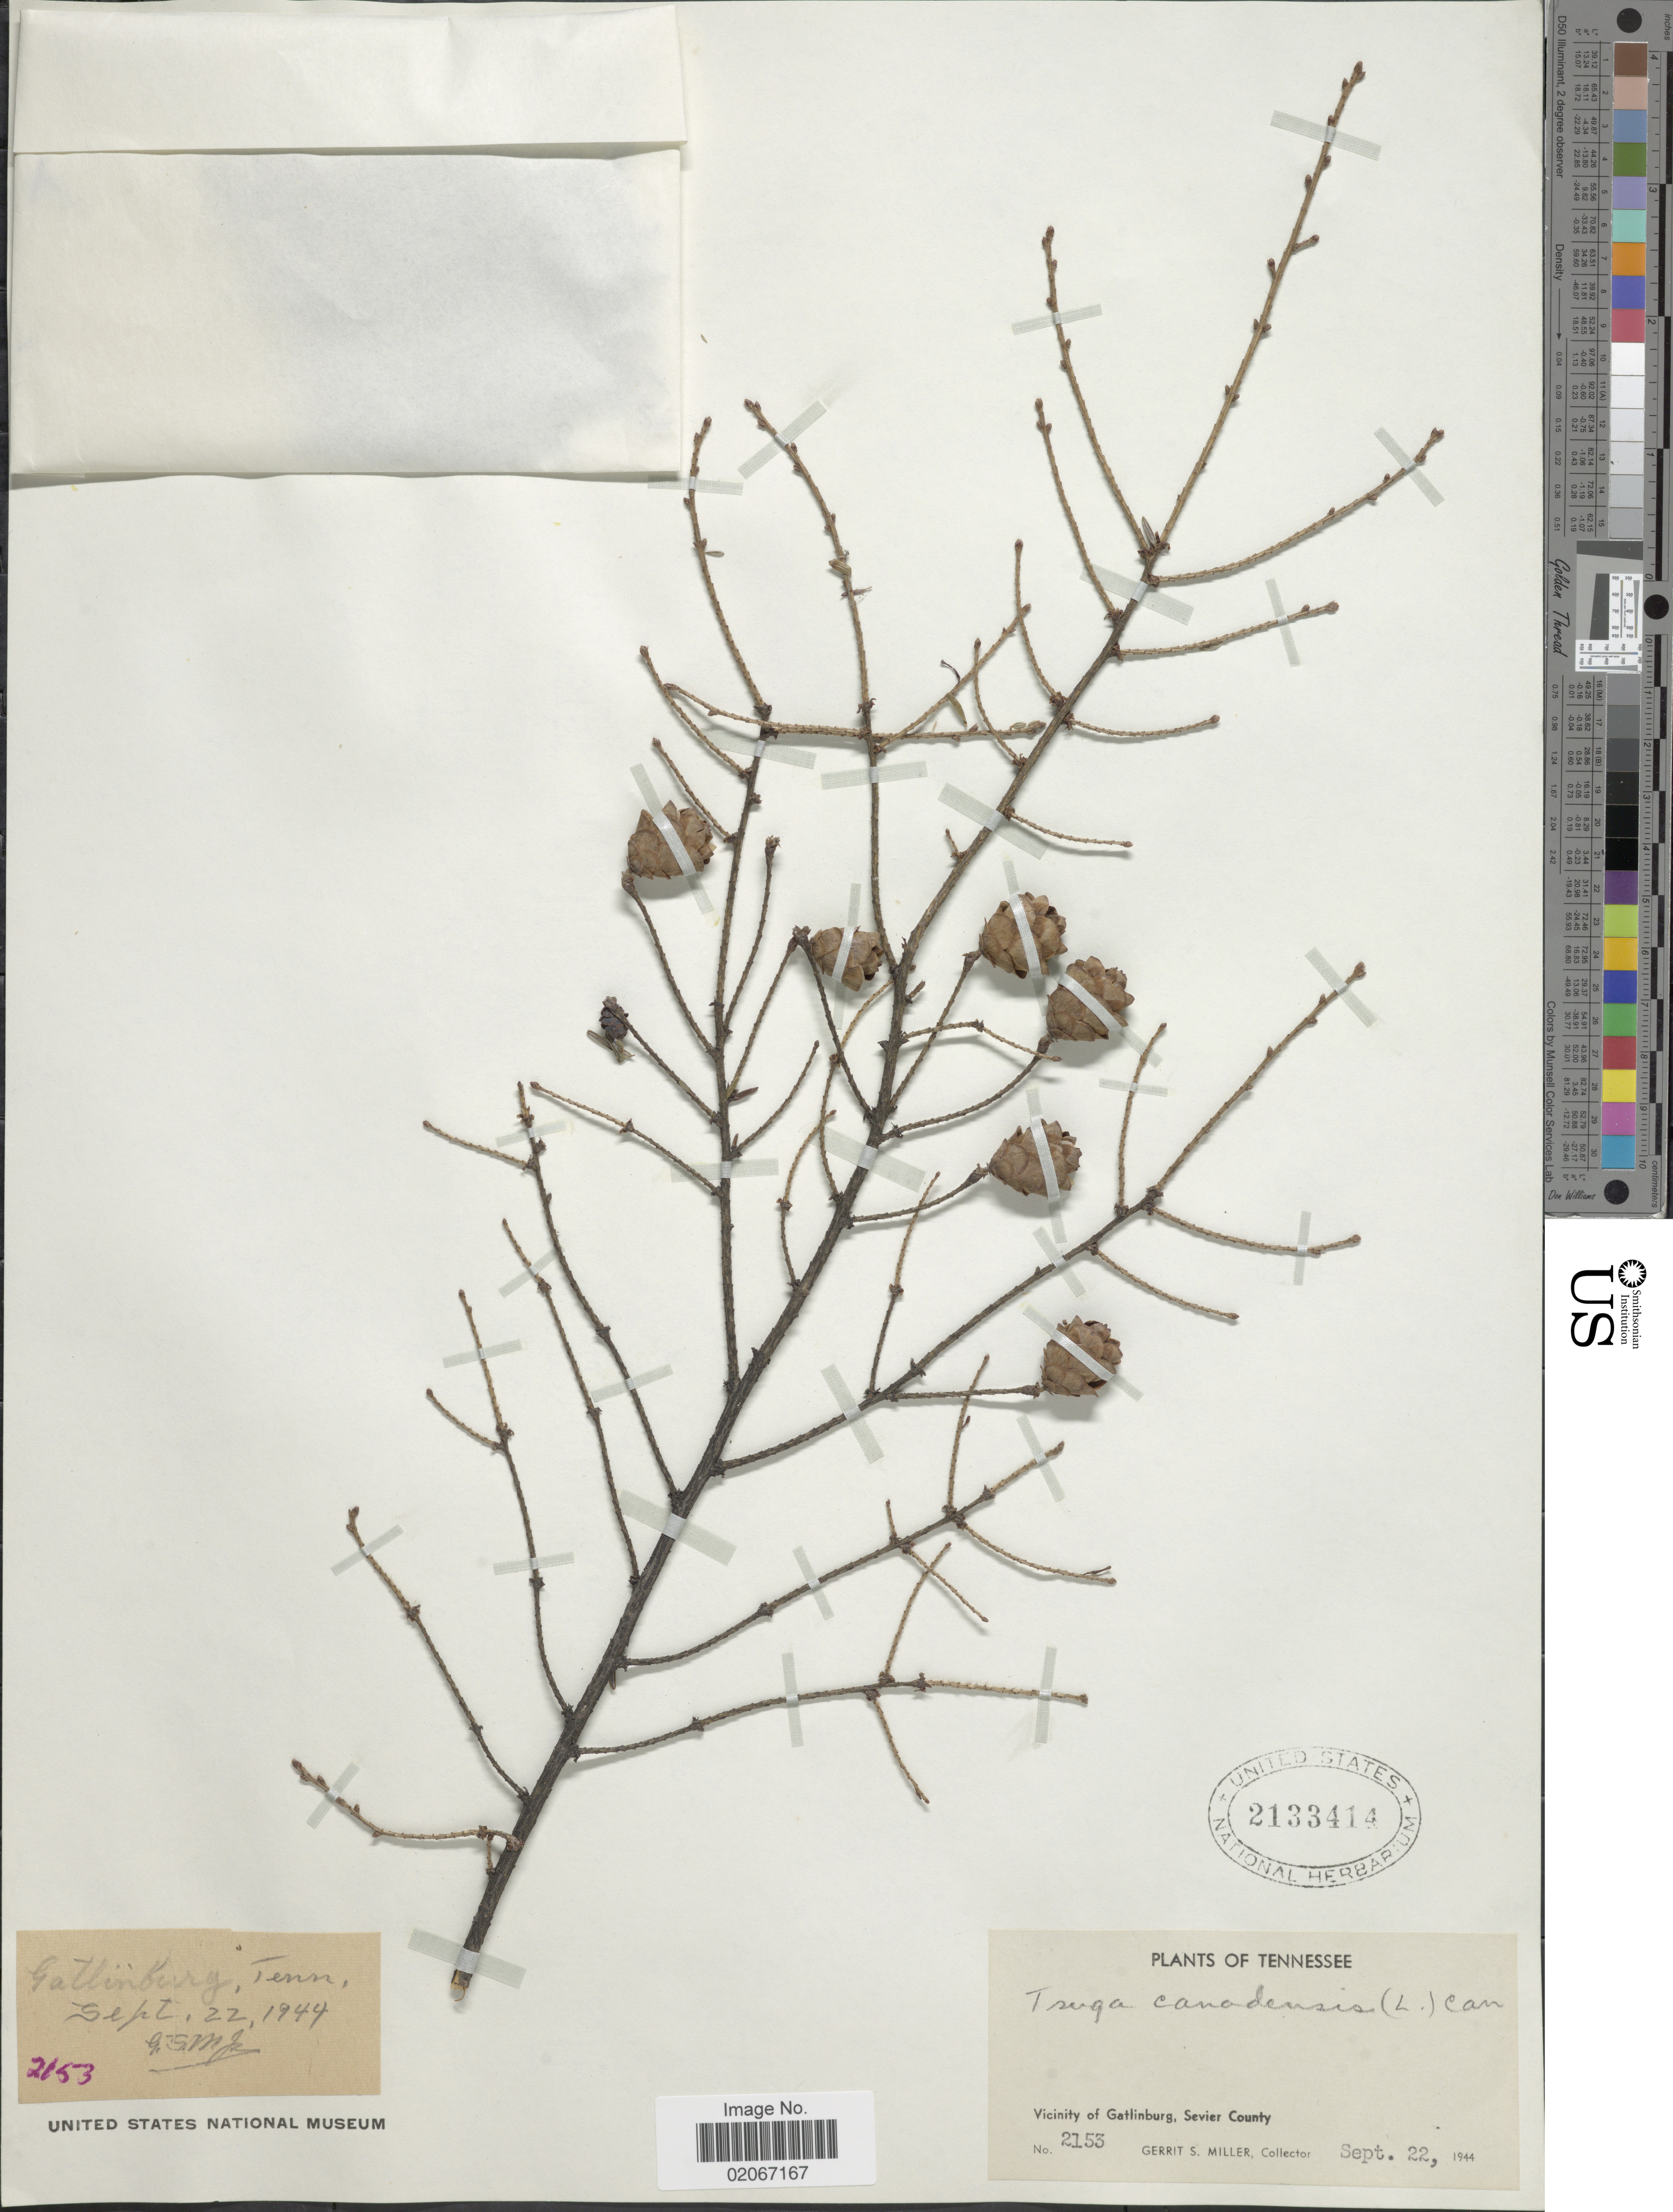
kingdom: Plantae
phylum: Tracheophyta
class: Pinopsida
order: Pinales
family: Pinaceae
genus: Tsuga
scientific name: Tsuga canadensis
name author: (L.) Carrière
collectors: G. S. Miller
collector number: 2153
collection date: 1944-09-22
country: United States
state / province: Tennessee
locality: Vicinity of Gatlinburg, Sevier County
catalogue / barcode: US 2133414